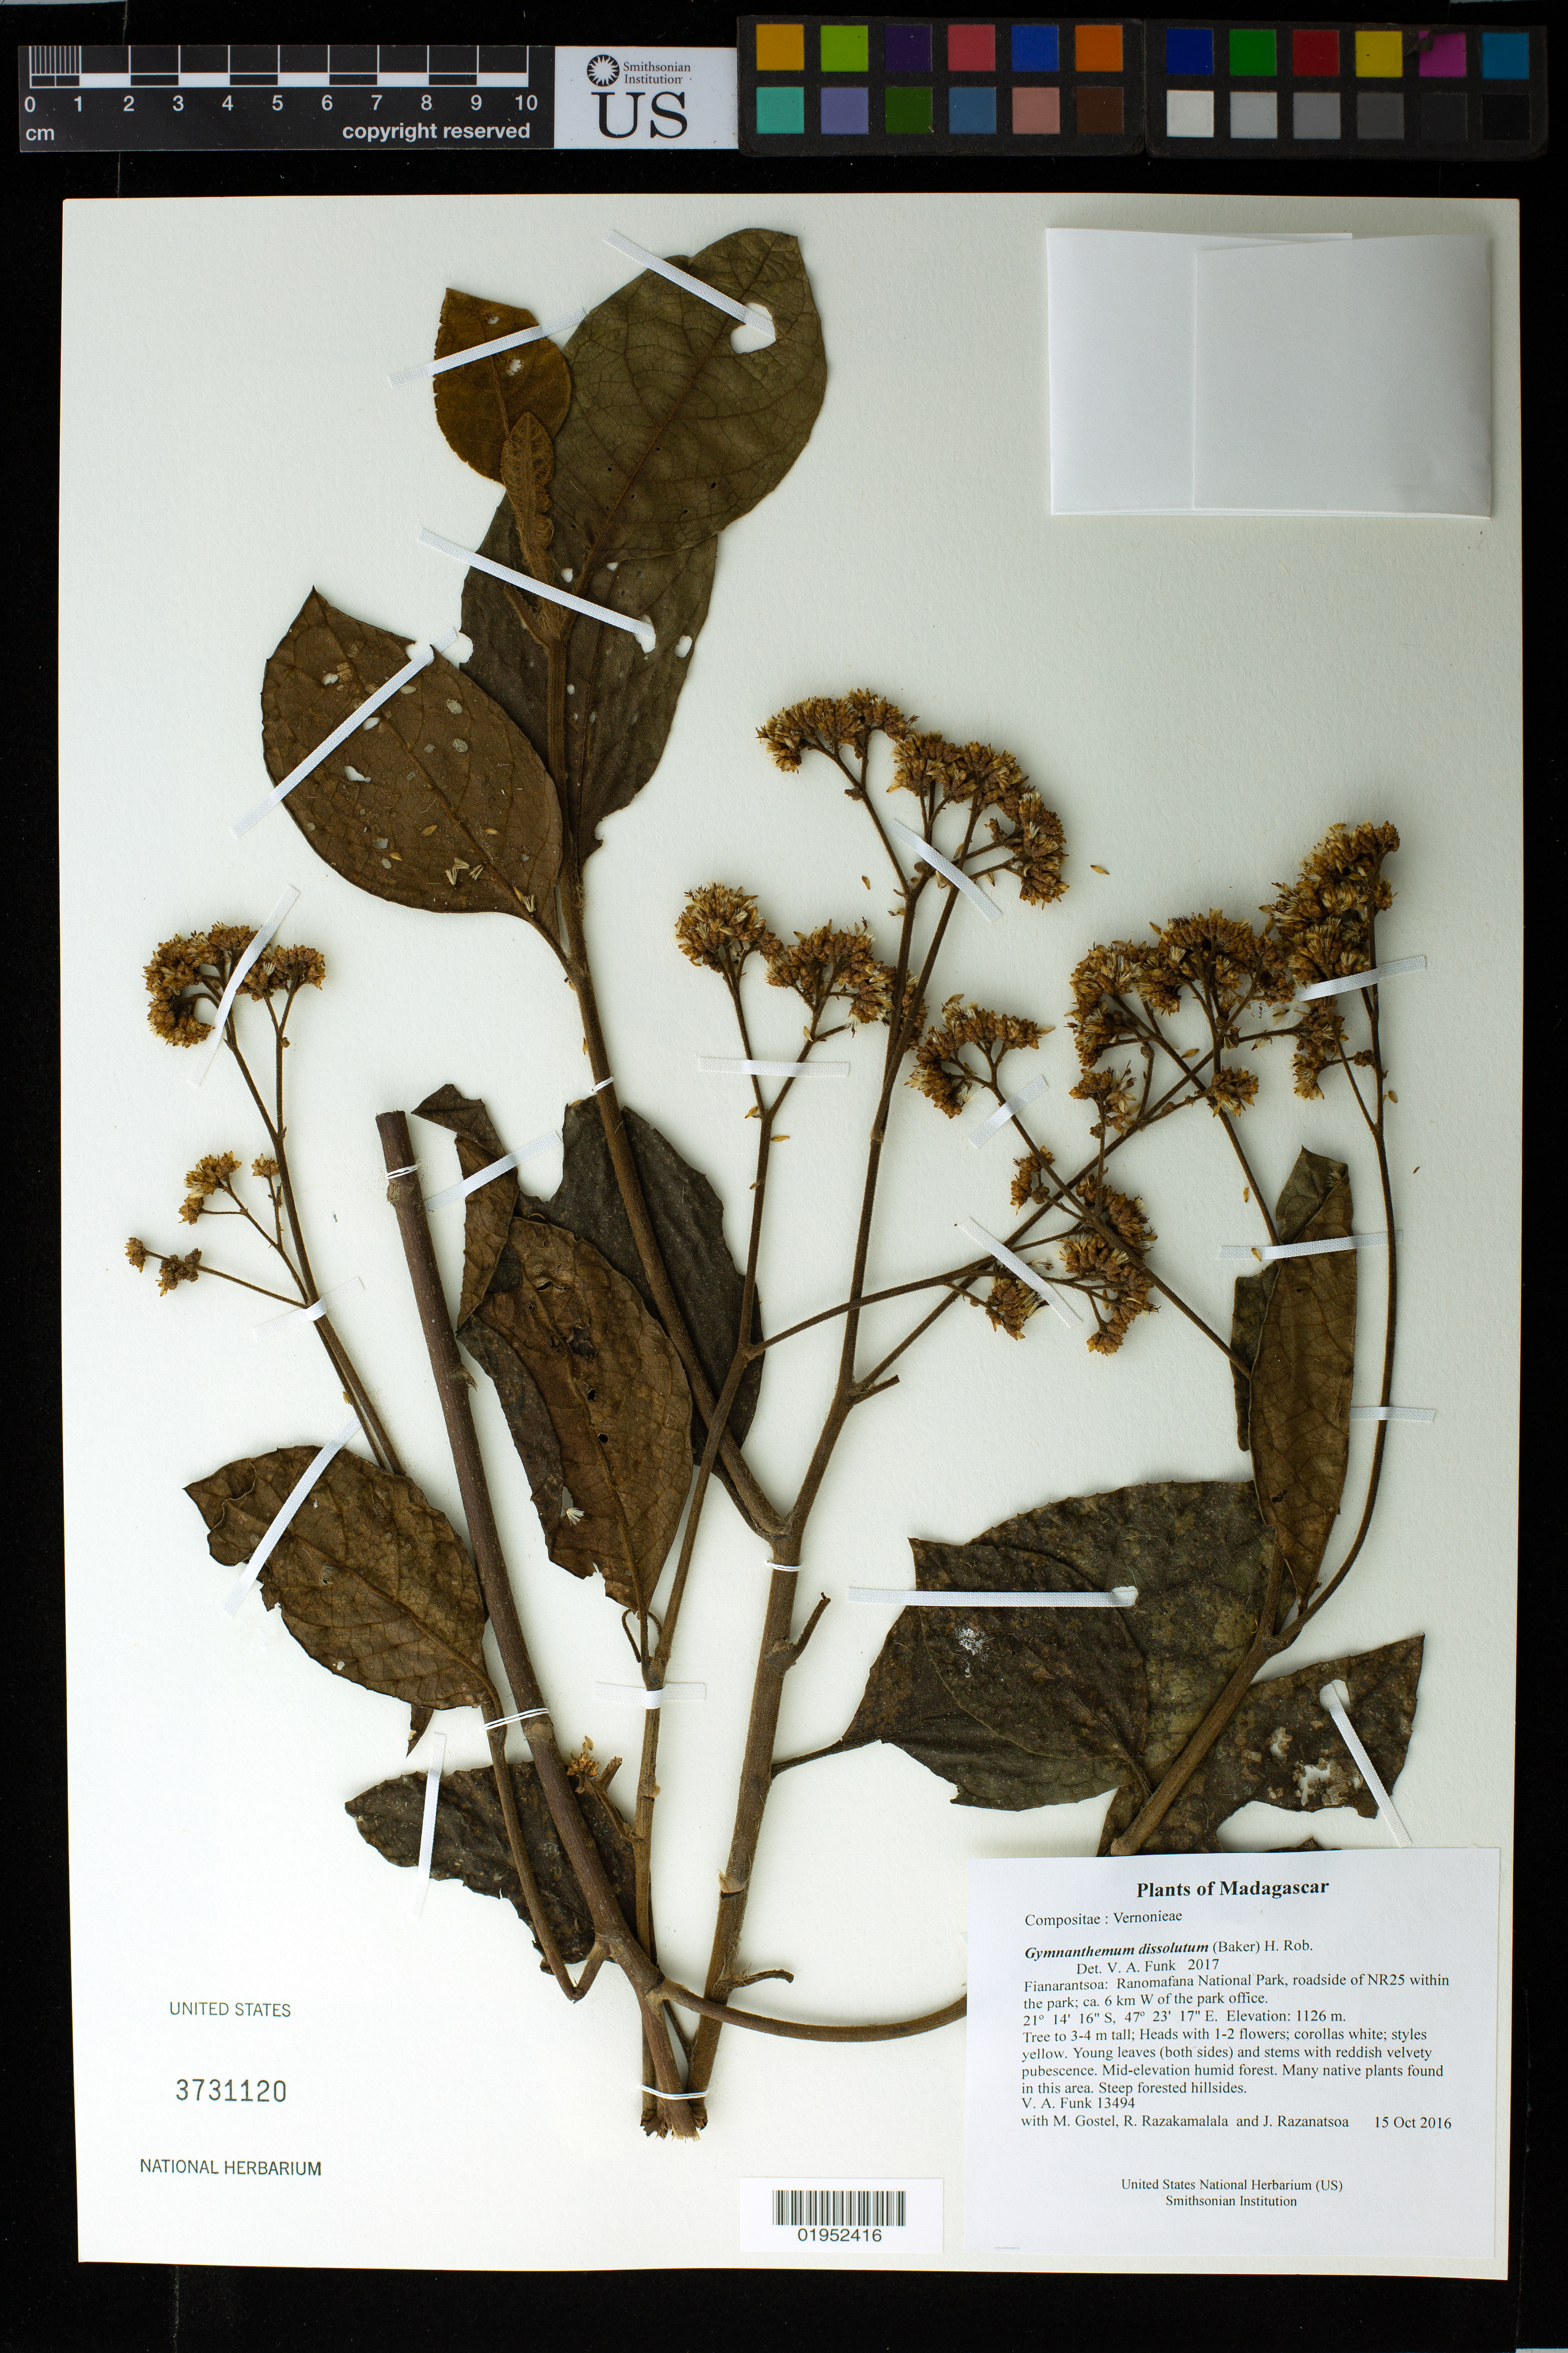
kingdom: Plantae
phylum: Tracheophyta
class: Magnoliopsida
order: Asterales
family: Asteraceae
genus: Gymnanthemum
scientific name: Gymnanthemum dissolutum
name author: (Baker) H. Rob.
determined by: Funk, Vicki A., (BOT), Smithsonian Institution - National Museum of Natural History (UNITED STATES)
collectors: M. R. Gostel, R. Razakamalala & J. Razanatsoa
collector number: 13494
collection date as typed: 15 Oct 2016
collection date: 2016-10-15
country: Madagascar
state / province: Haute Matsiatra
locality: Ranomafana National Park, roadside of NR25 within the park; ca. 6 km W of the park office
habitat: Mid-elevation humid forest. Many native plants found in this area. Steep forested hillsides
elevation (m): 1126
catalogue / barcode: US 3731120